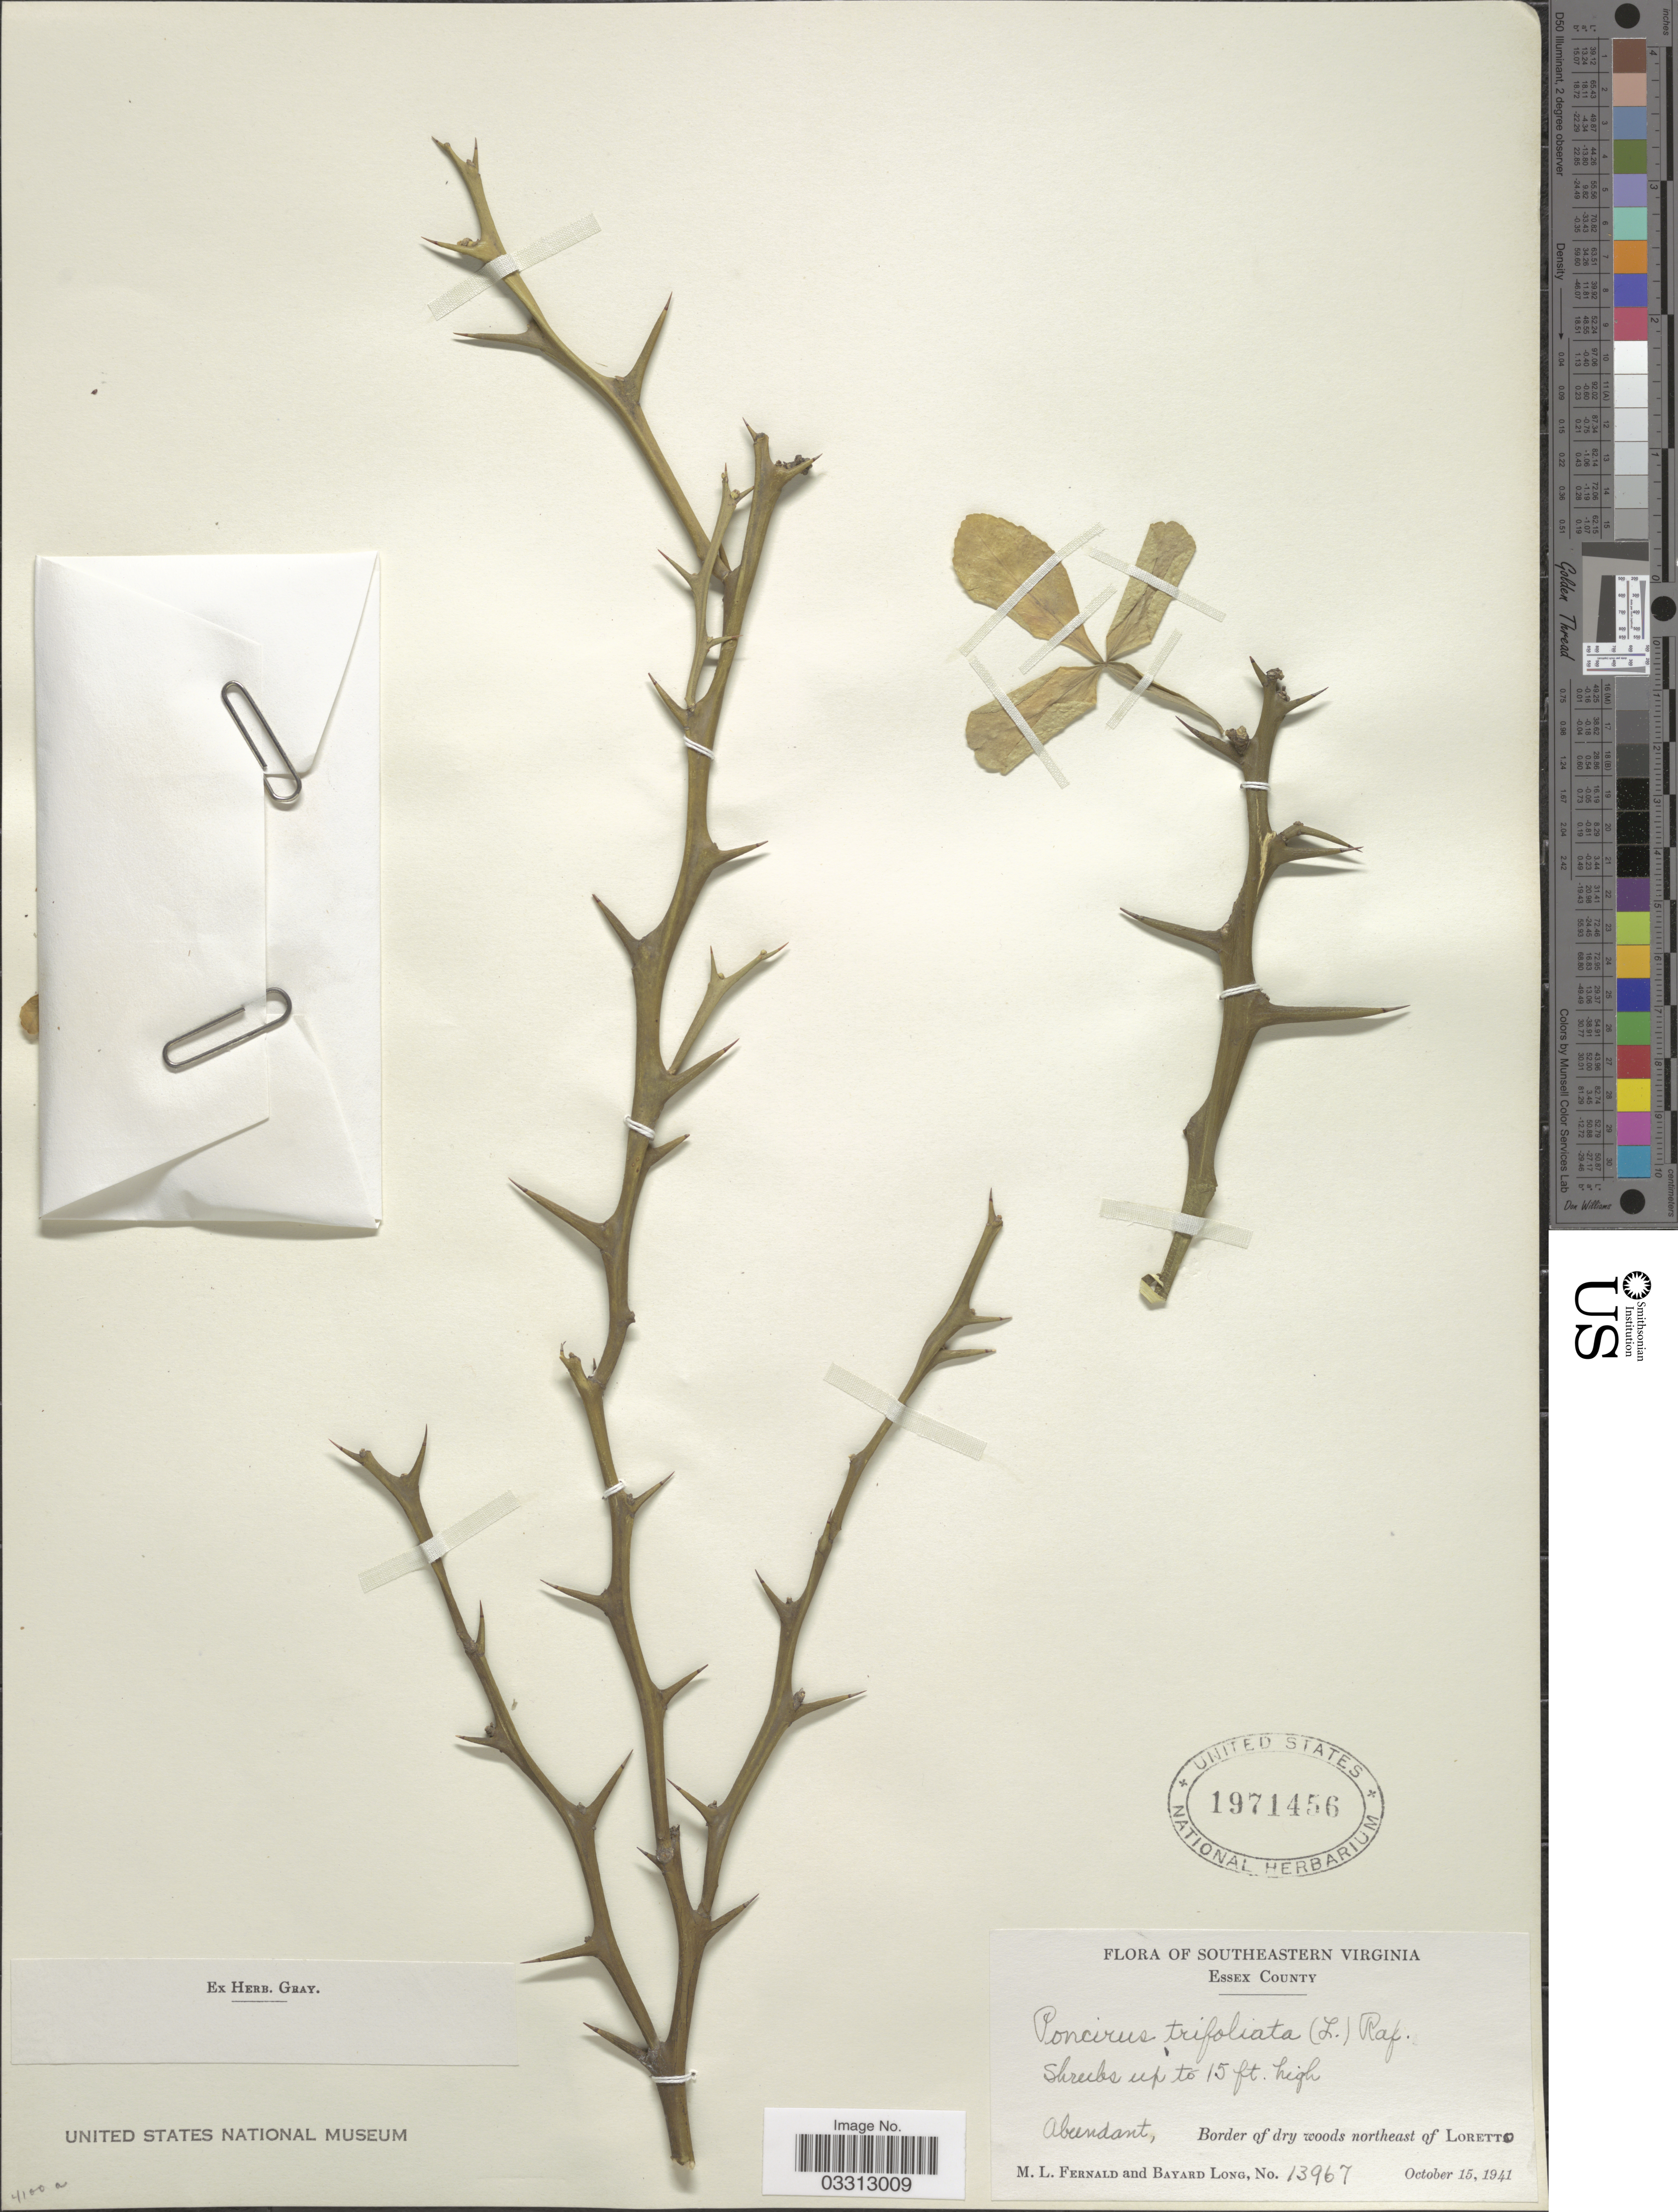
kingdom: Plantae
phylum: Tracheophyta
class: Magnoliopsida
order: Sapindales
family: Rutaceae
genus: Citrus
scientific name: Citrus trifoliata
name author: L.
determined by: Strong, Mark T., (BOT), Smithsonian Institution - National Museum of Natural History (UNITED STATES)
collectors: M. L. Fernald & B. Long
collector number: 13967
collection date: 1941-10-15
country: United States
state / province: Virginia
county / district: Essex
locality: Southeastern Virginia. Essex County. Northeast of Loretto.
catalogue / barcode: US 1971456